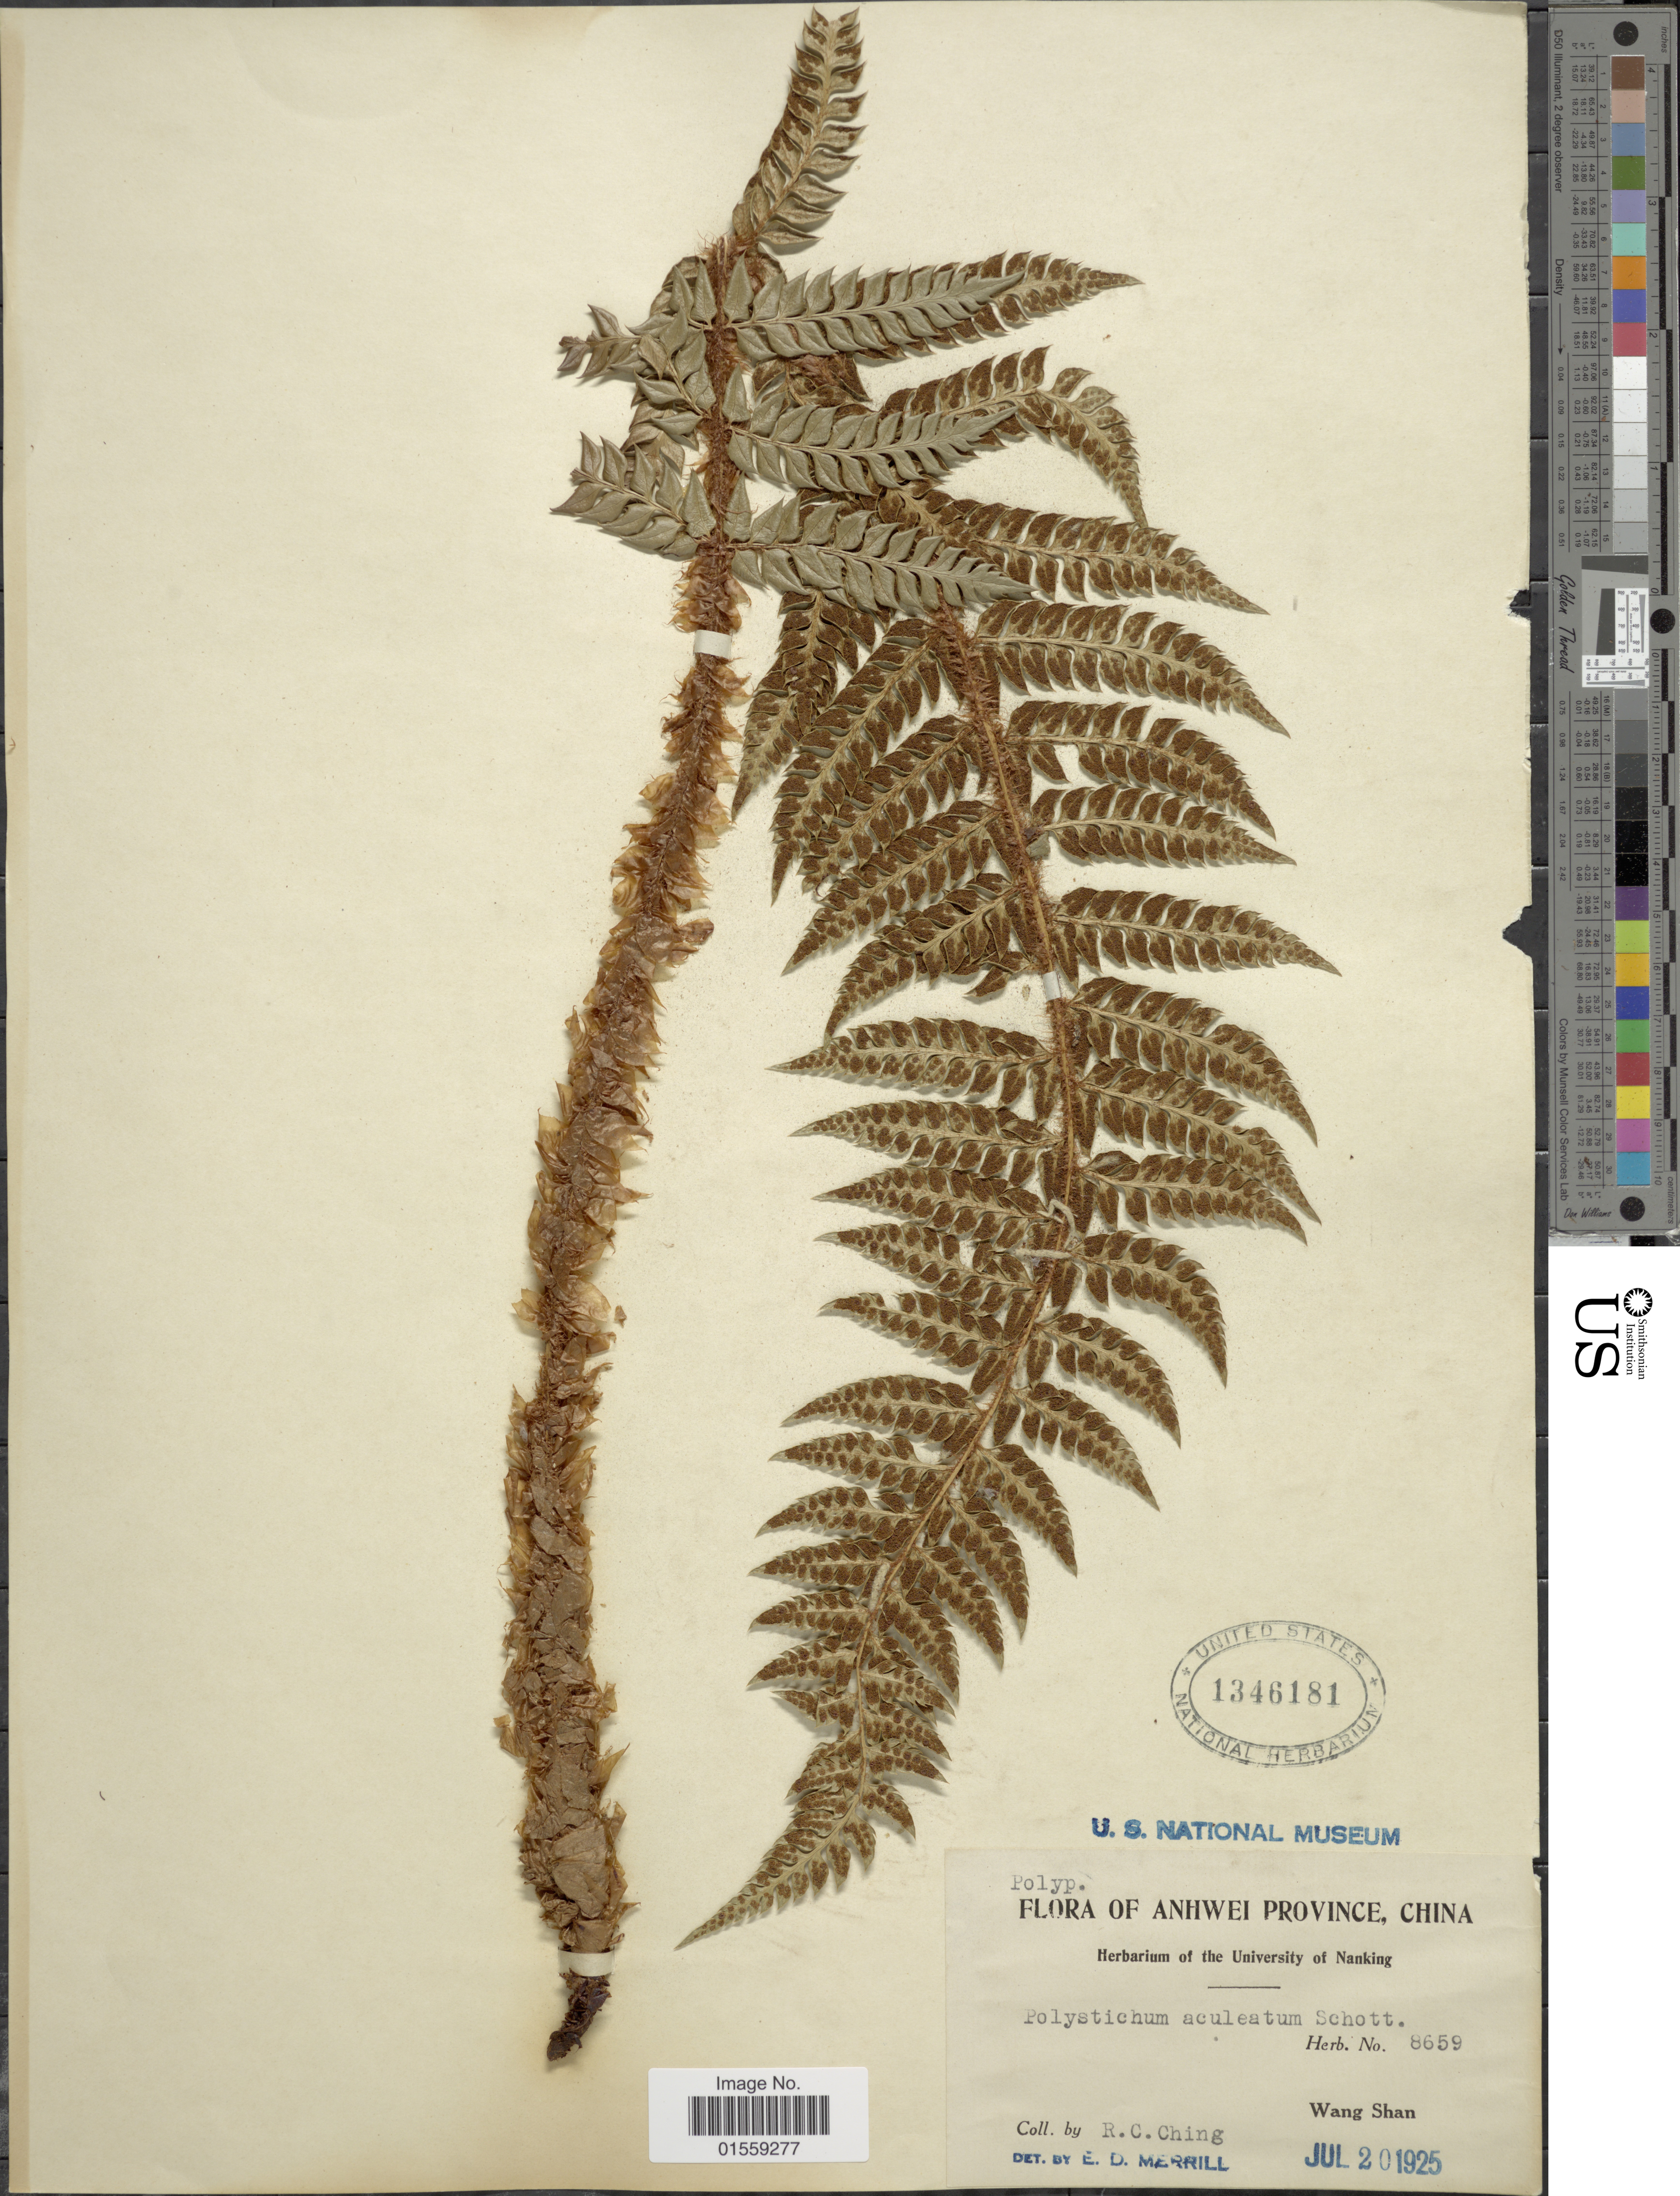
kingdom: Plantae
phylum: Tracheophyta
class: Polypodiopsida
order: Polypodiales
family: Dryopteridaceae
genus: Polystichum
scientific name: Polystichum neolobatum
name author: Nakai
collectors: R. C. Ching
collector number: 8659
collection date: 1925-07-02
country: China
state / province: Anhui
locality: Anhwei Province, China, Wang Shan.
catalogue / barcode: US 1346181